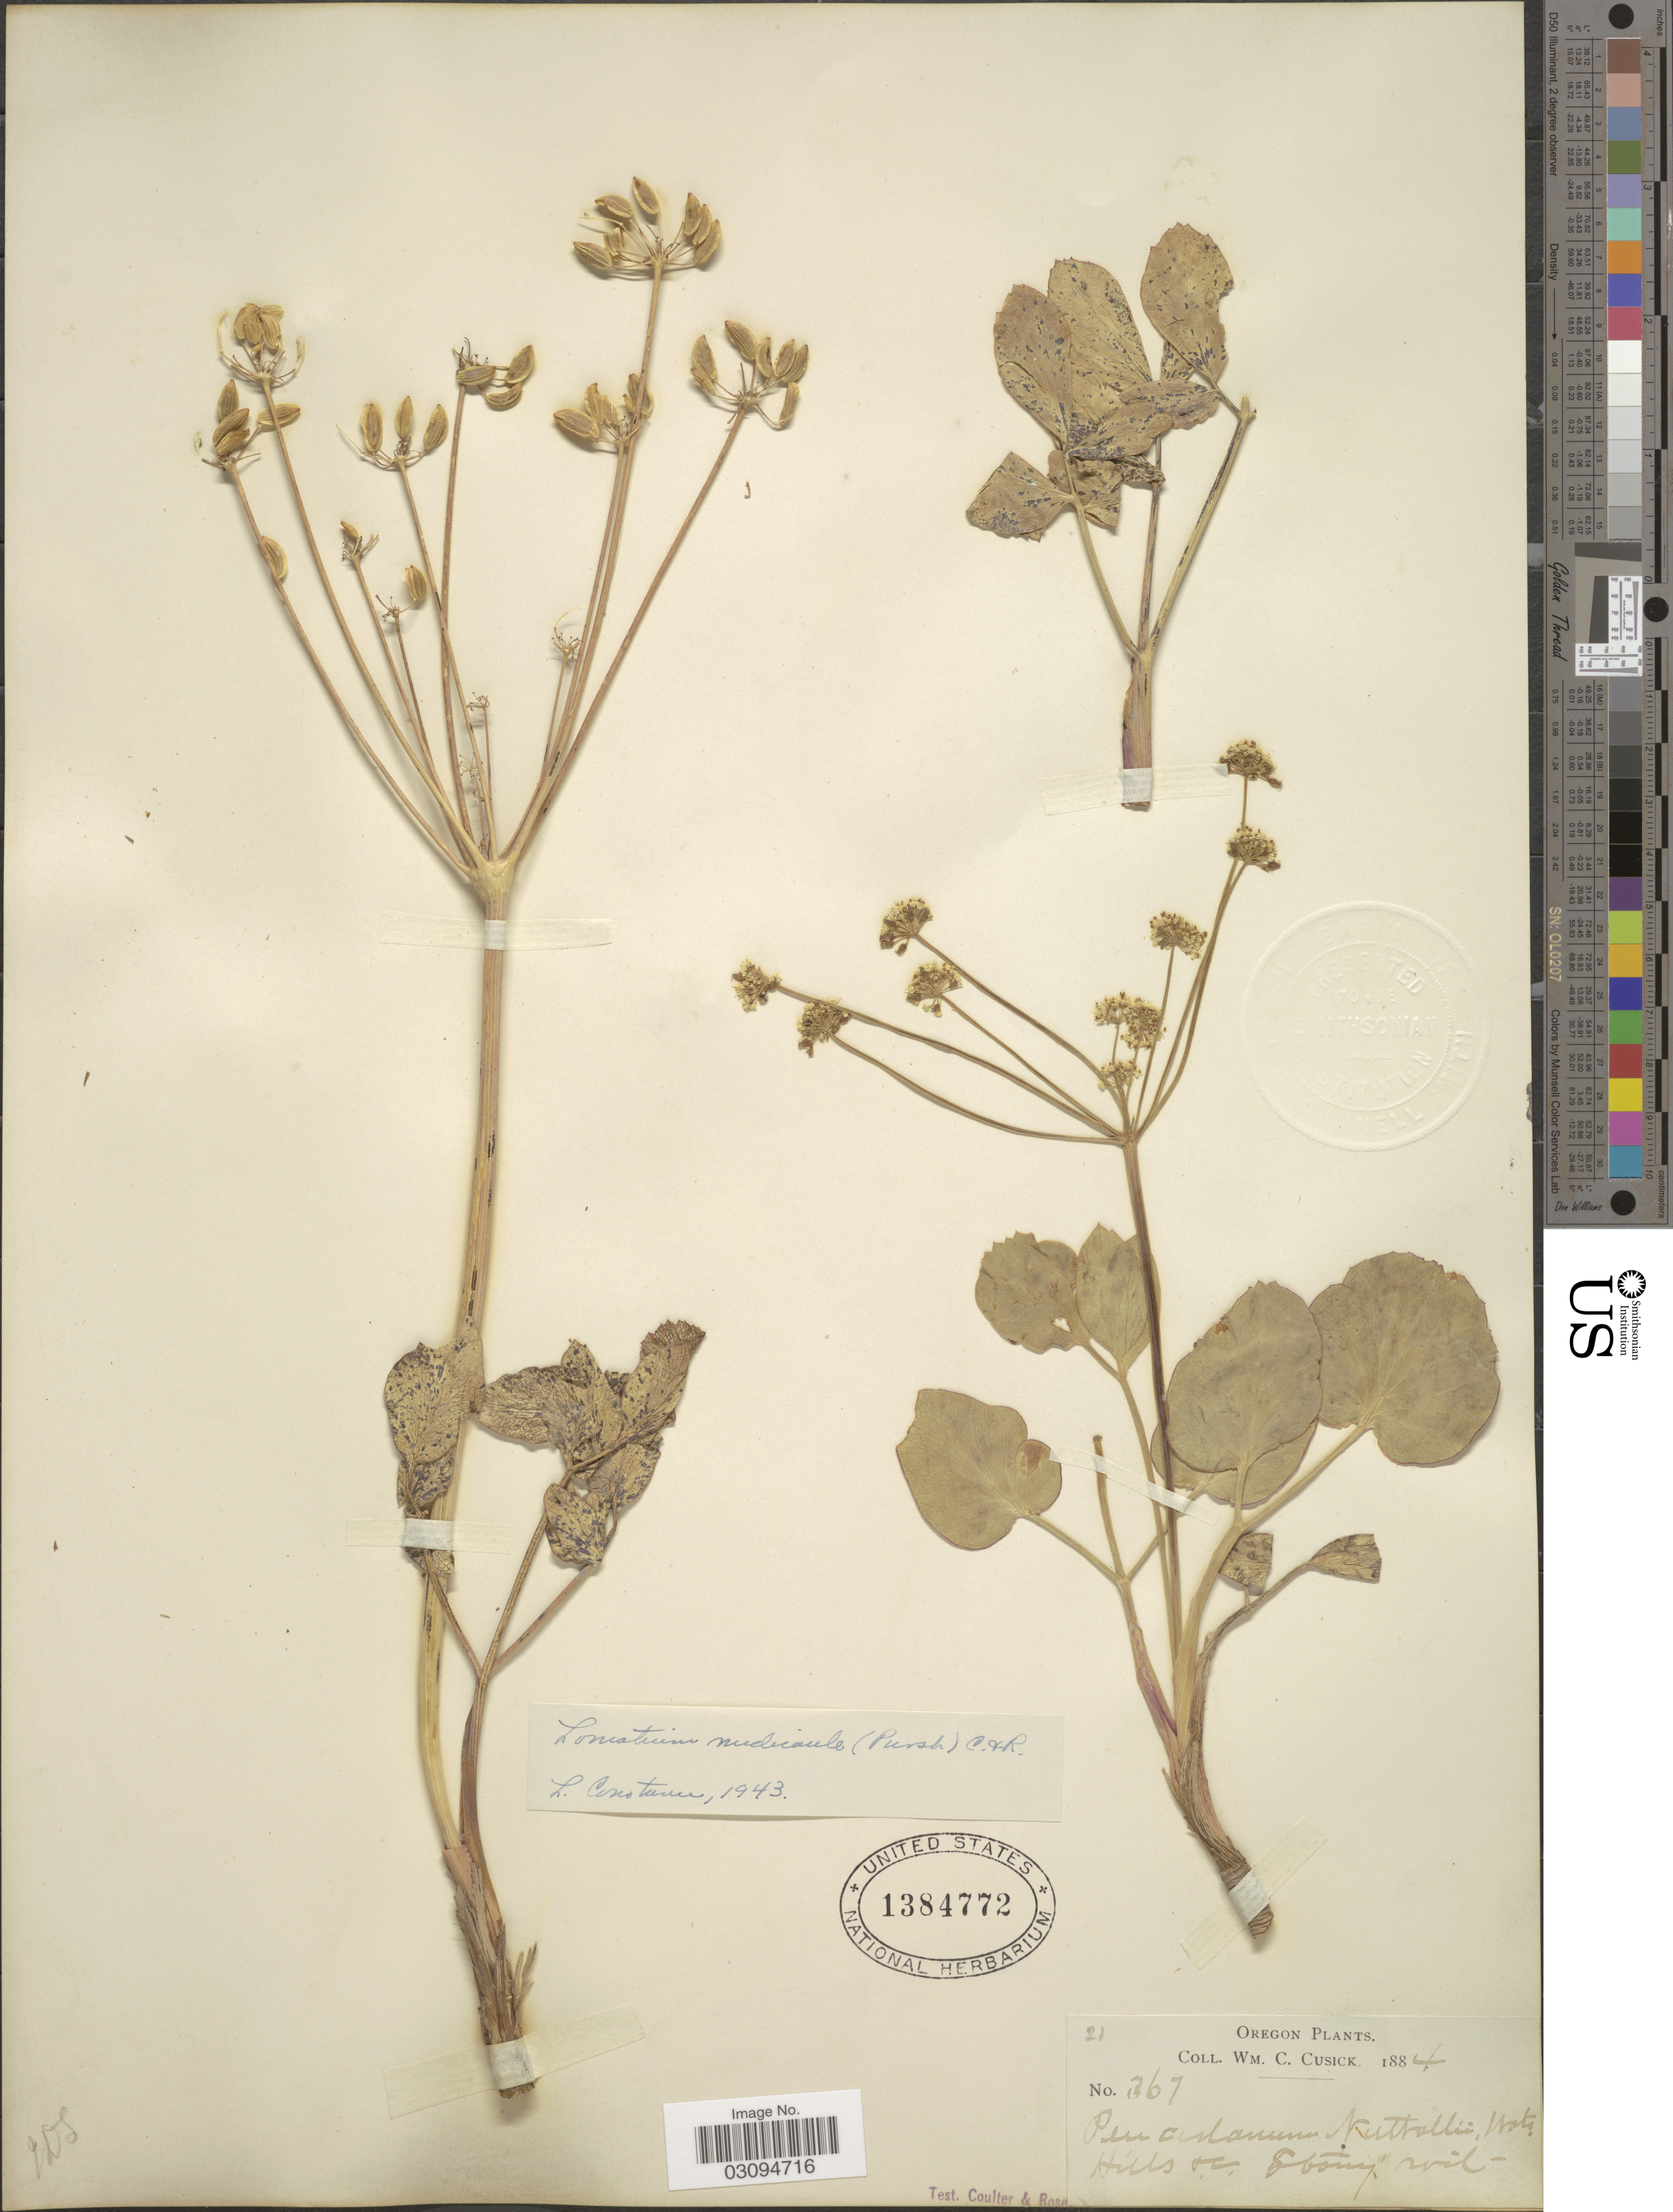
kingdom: Plantae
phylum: Tracheophyta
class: Magnoliopsida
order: Apiales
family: Apiaceae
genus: Lomatium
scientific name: Lomatium nudicaule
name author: (Pursh) J.M. Coult. & Rose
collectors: W. C. Cusick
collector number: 367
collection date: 1884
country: United States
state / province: Oregon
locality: Hills & c stony soil.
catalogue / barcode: US 1384772